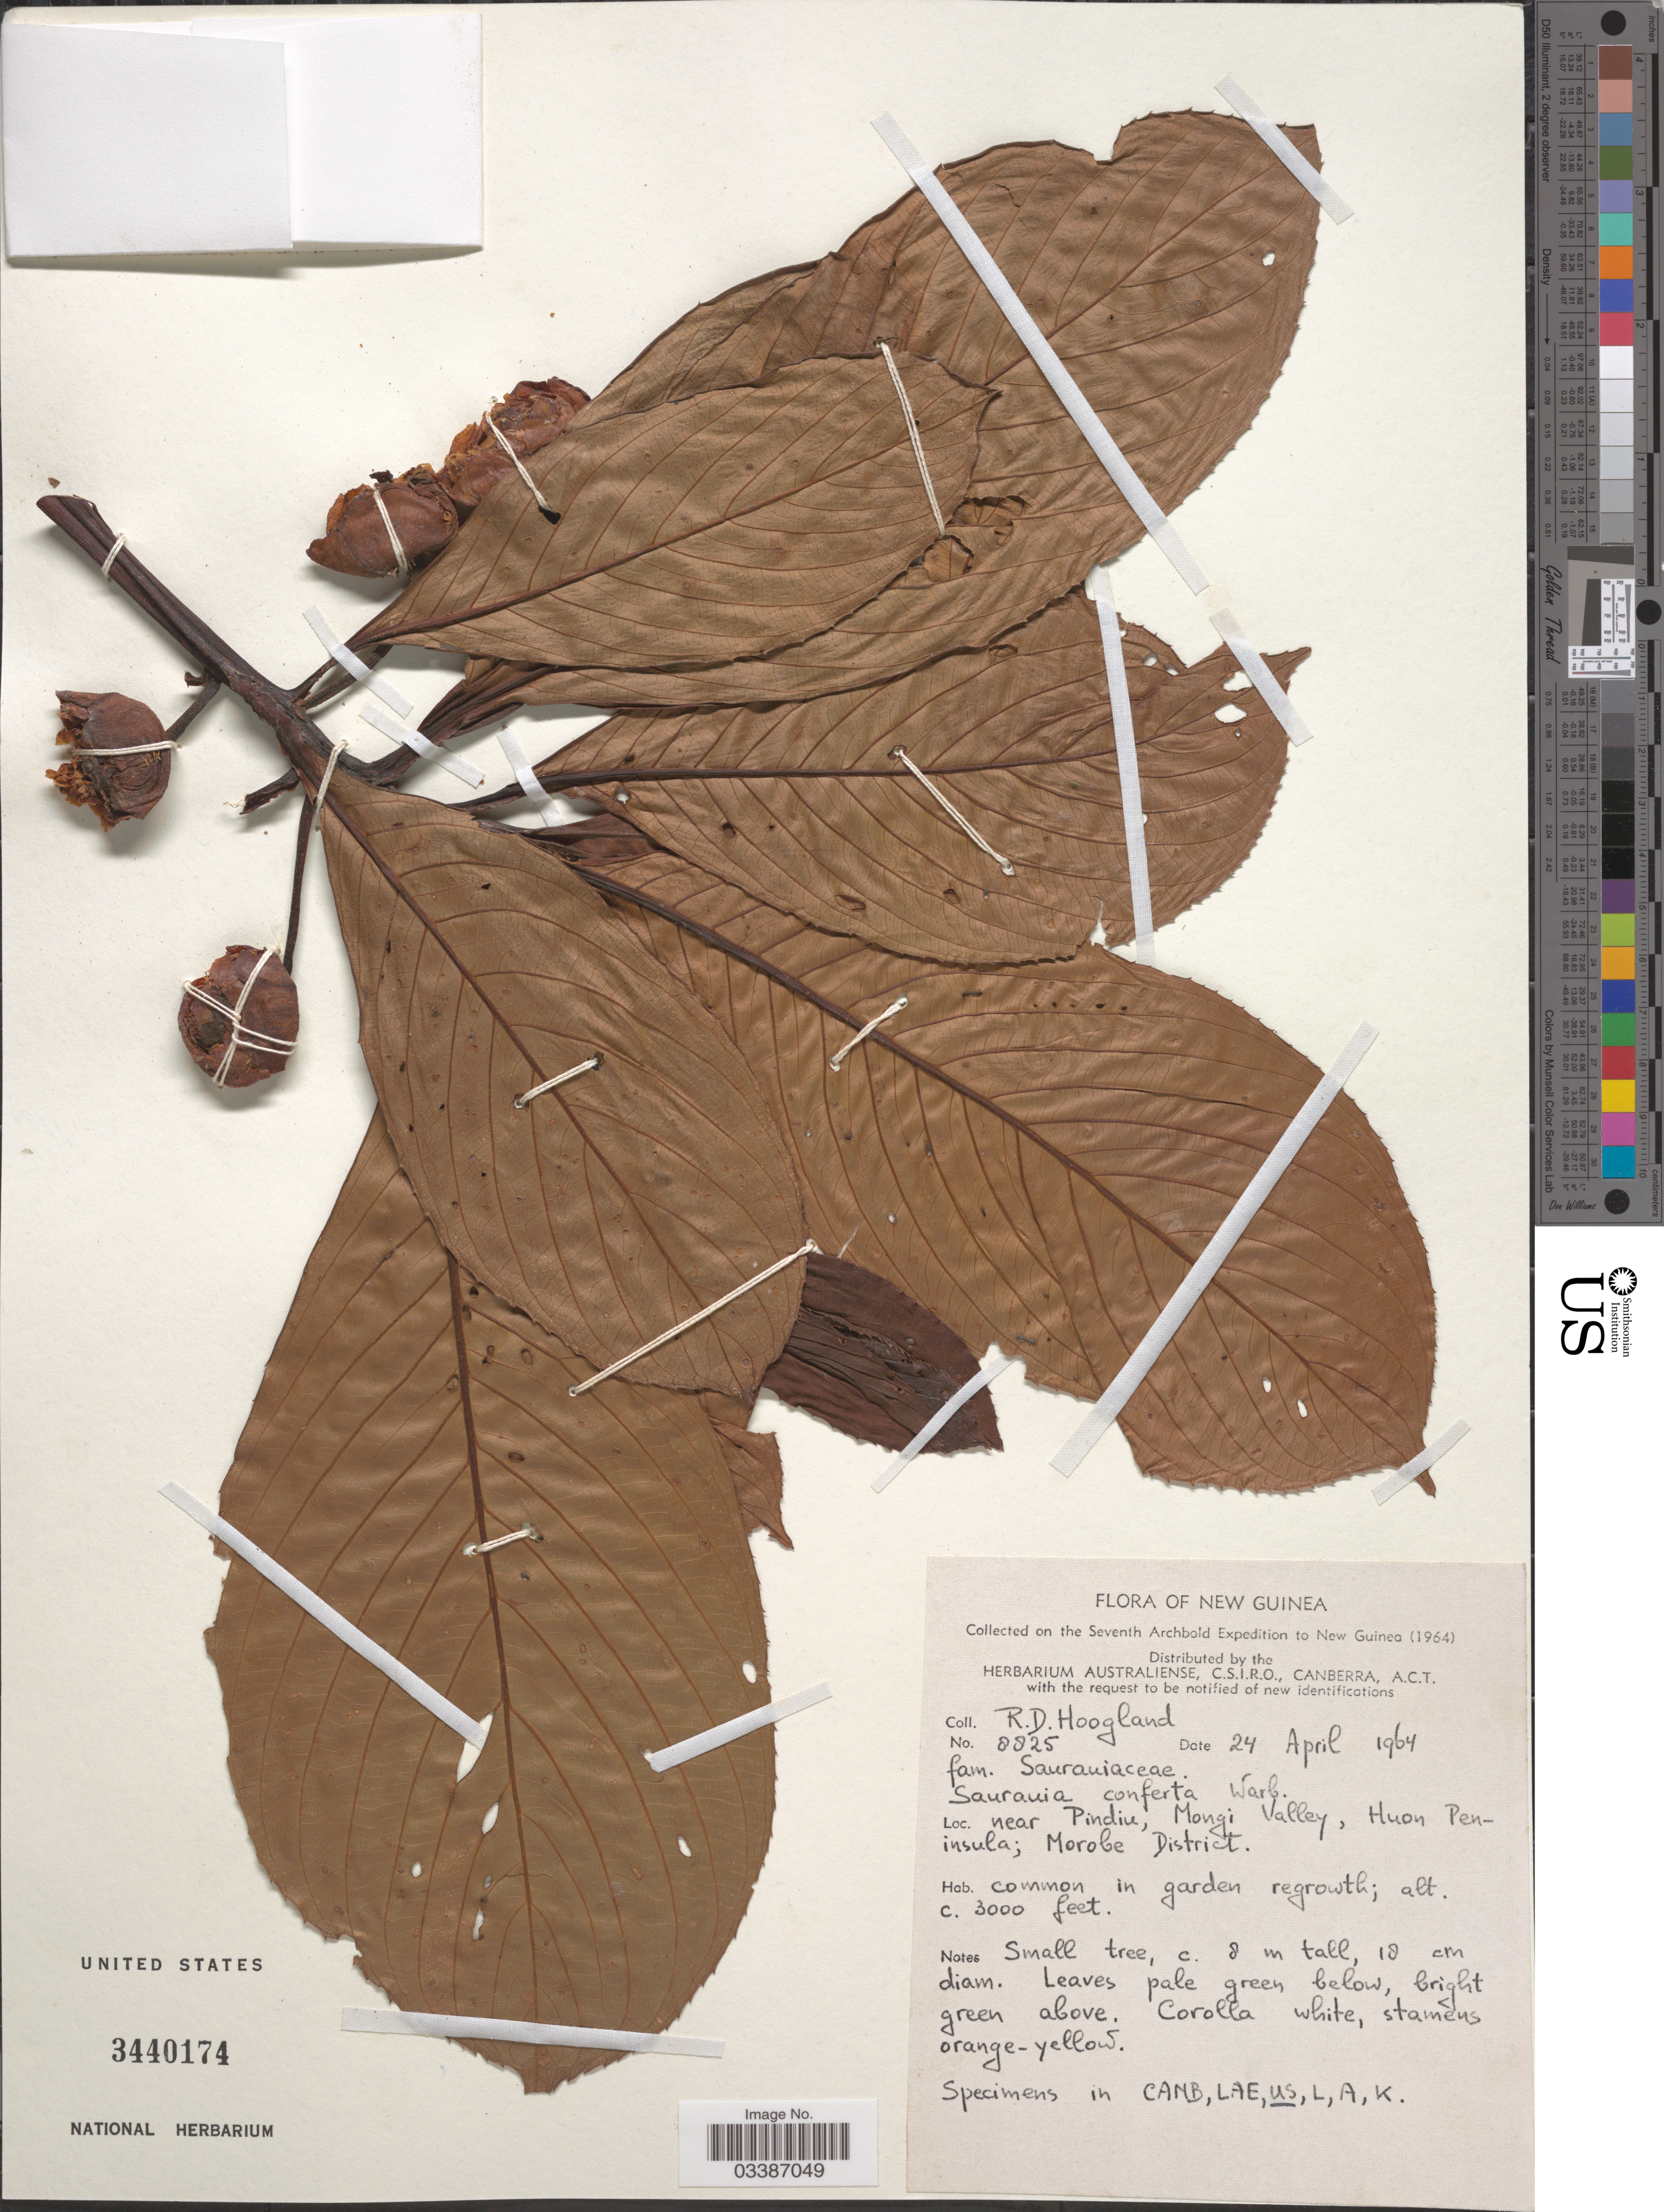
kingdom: Plantae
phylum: Tracheophyta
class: Magnoliopsida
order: Ericales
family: Actinidiaceae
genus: Saurauia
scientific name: Saurauia conferta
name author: Warb.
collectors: R. D. Hoogland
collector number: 8825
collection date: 1964-04-24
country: Papua New Guinea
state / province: Morobe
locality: New Guinea. Near Pindiu, Mongi Valley, Huon Peninsula; Morobe District.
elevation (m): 914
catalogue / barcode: US 3440174